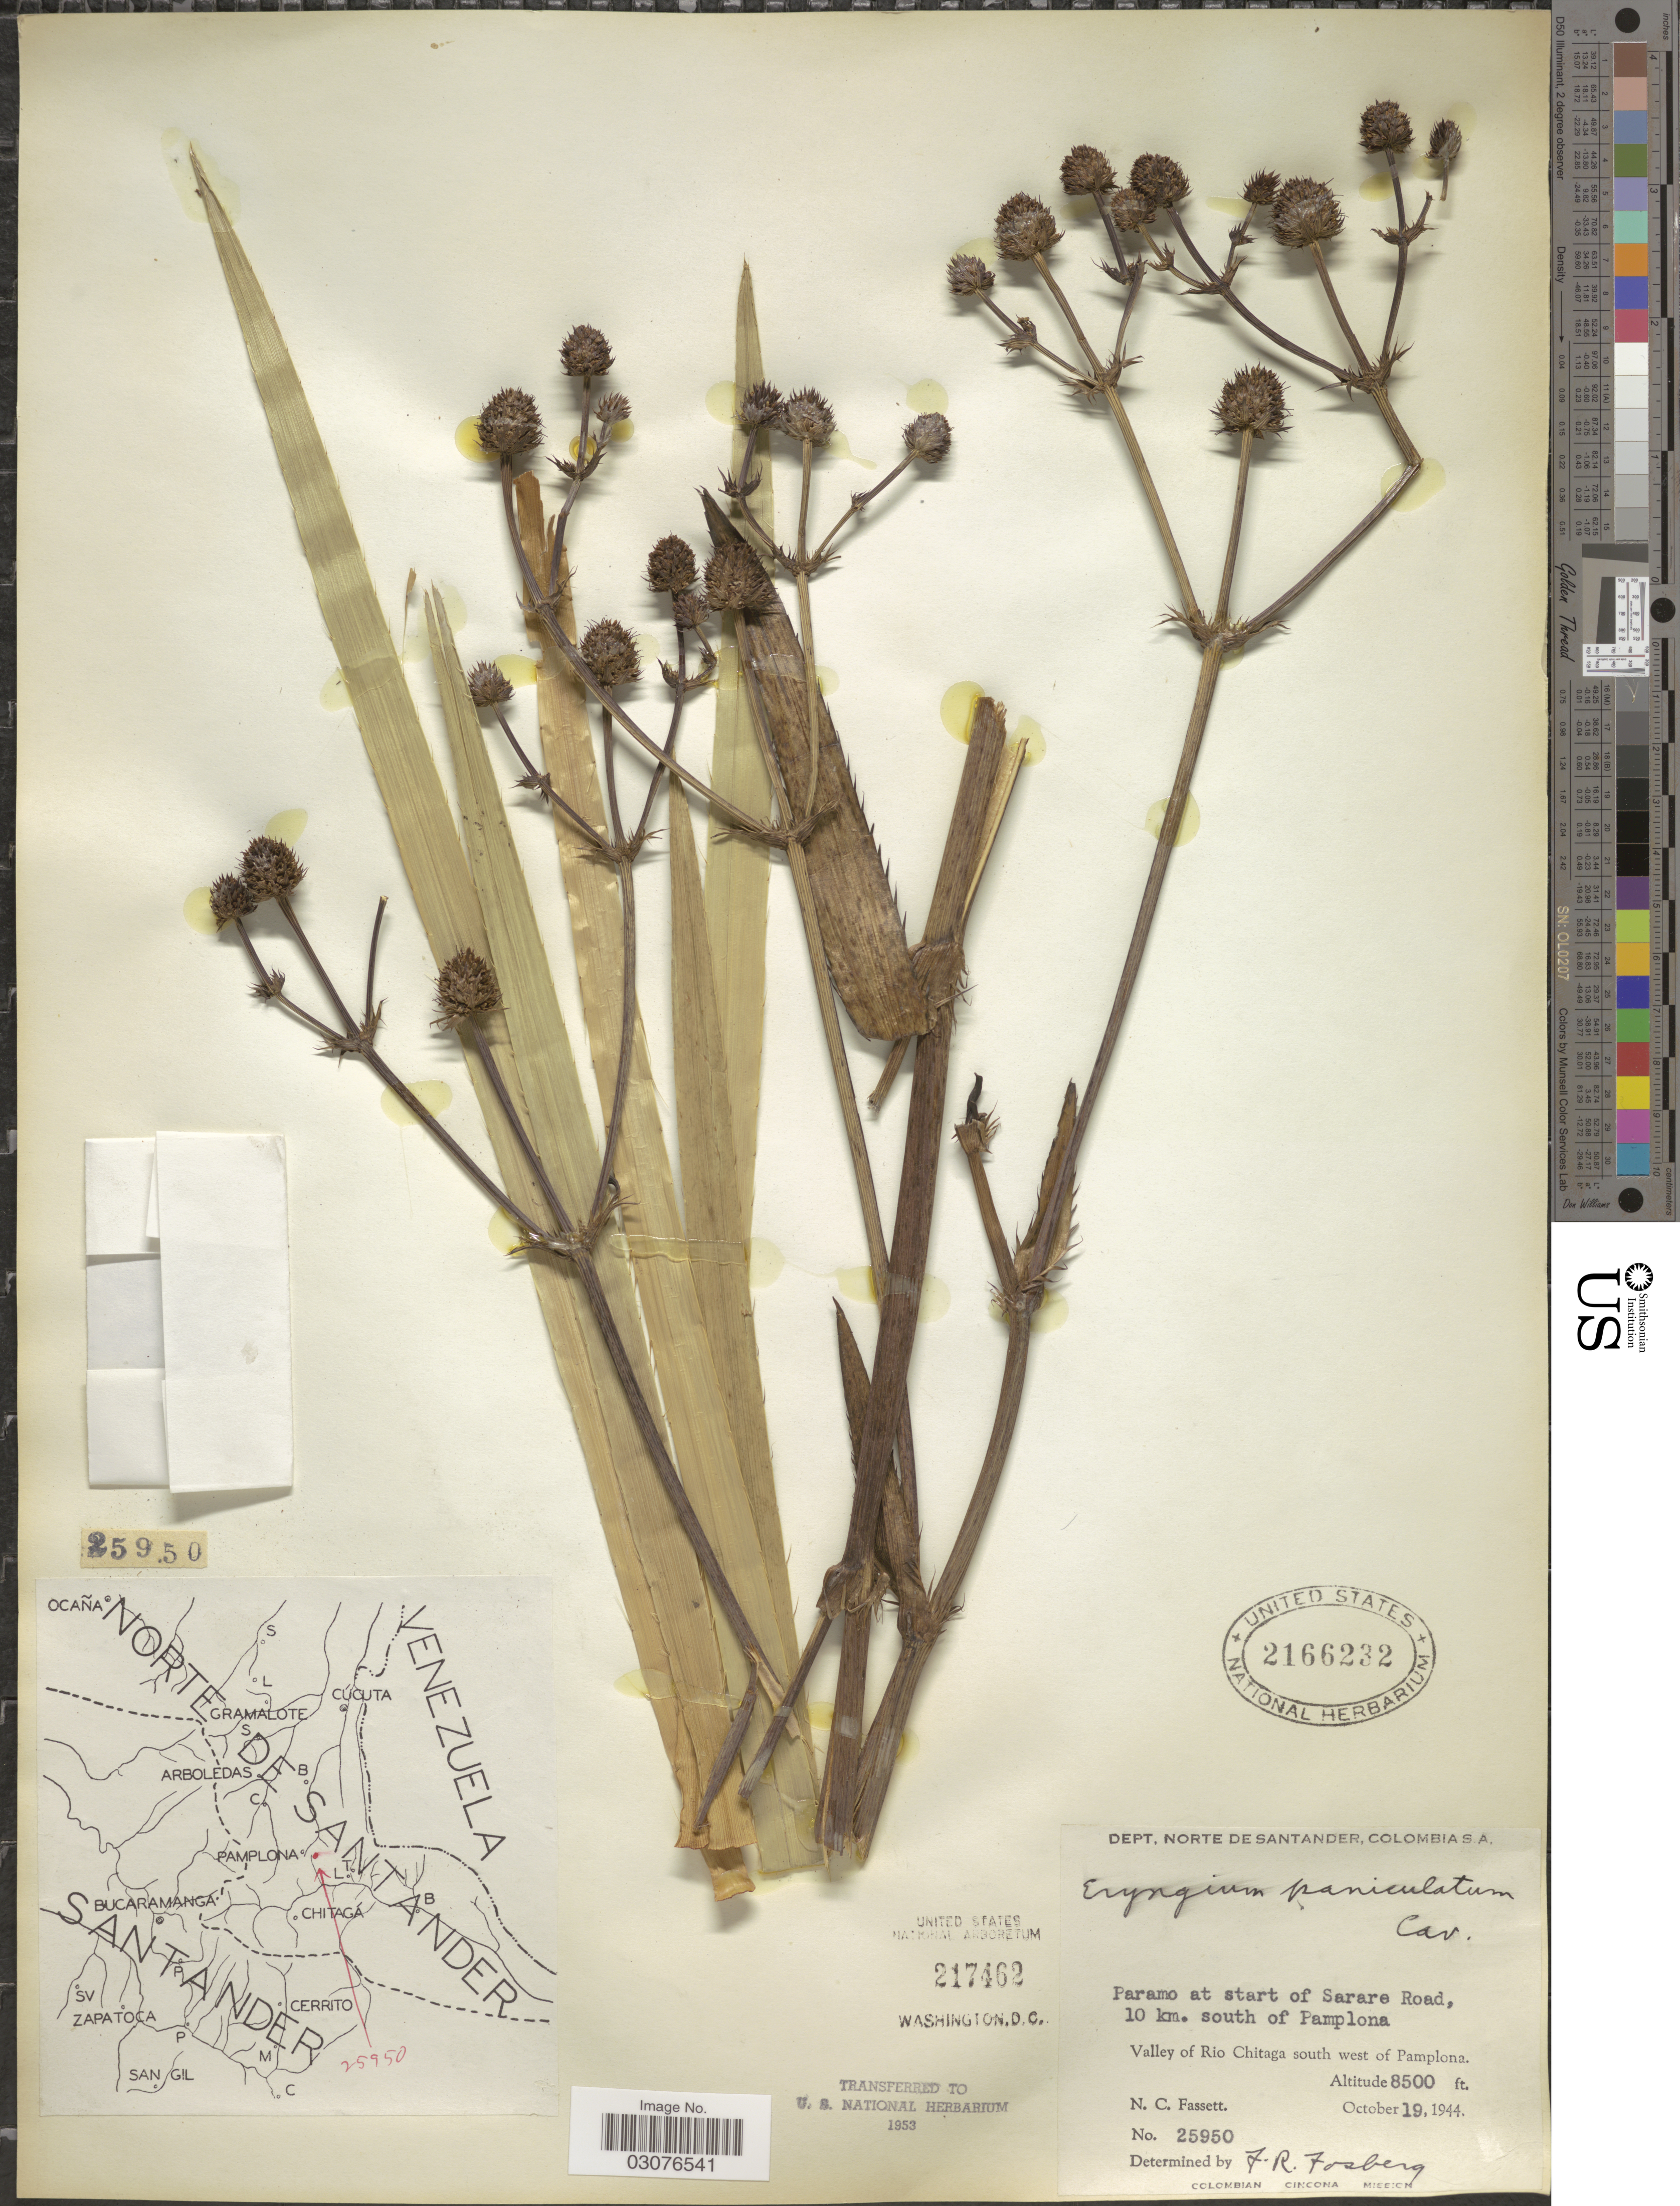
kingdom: Plantae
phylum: Tracheophyta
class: Magnoliopsida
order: Apiales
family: Apiaceae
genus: Eryngium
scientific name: Eryngium humboldtii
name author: F. Delaroche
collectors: N. C. Fassett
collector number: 25950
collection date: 1944-10-19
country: Colombia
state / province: Norte de Santander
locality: Dept. Norte de Santander. Paramo at start of Sarare Road, 10 km. south of Pamplona. Valley of Rio Chitaga south west of Pamplona.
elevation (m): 2591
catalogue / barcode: US 2166232